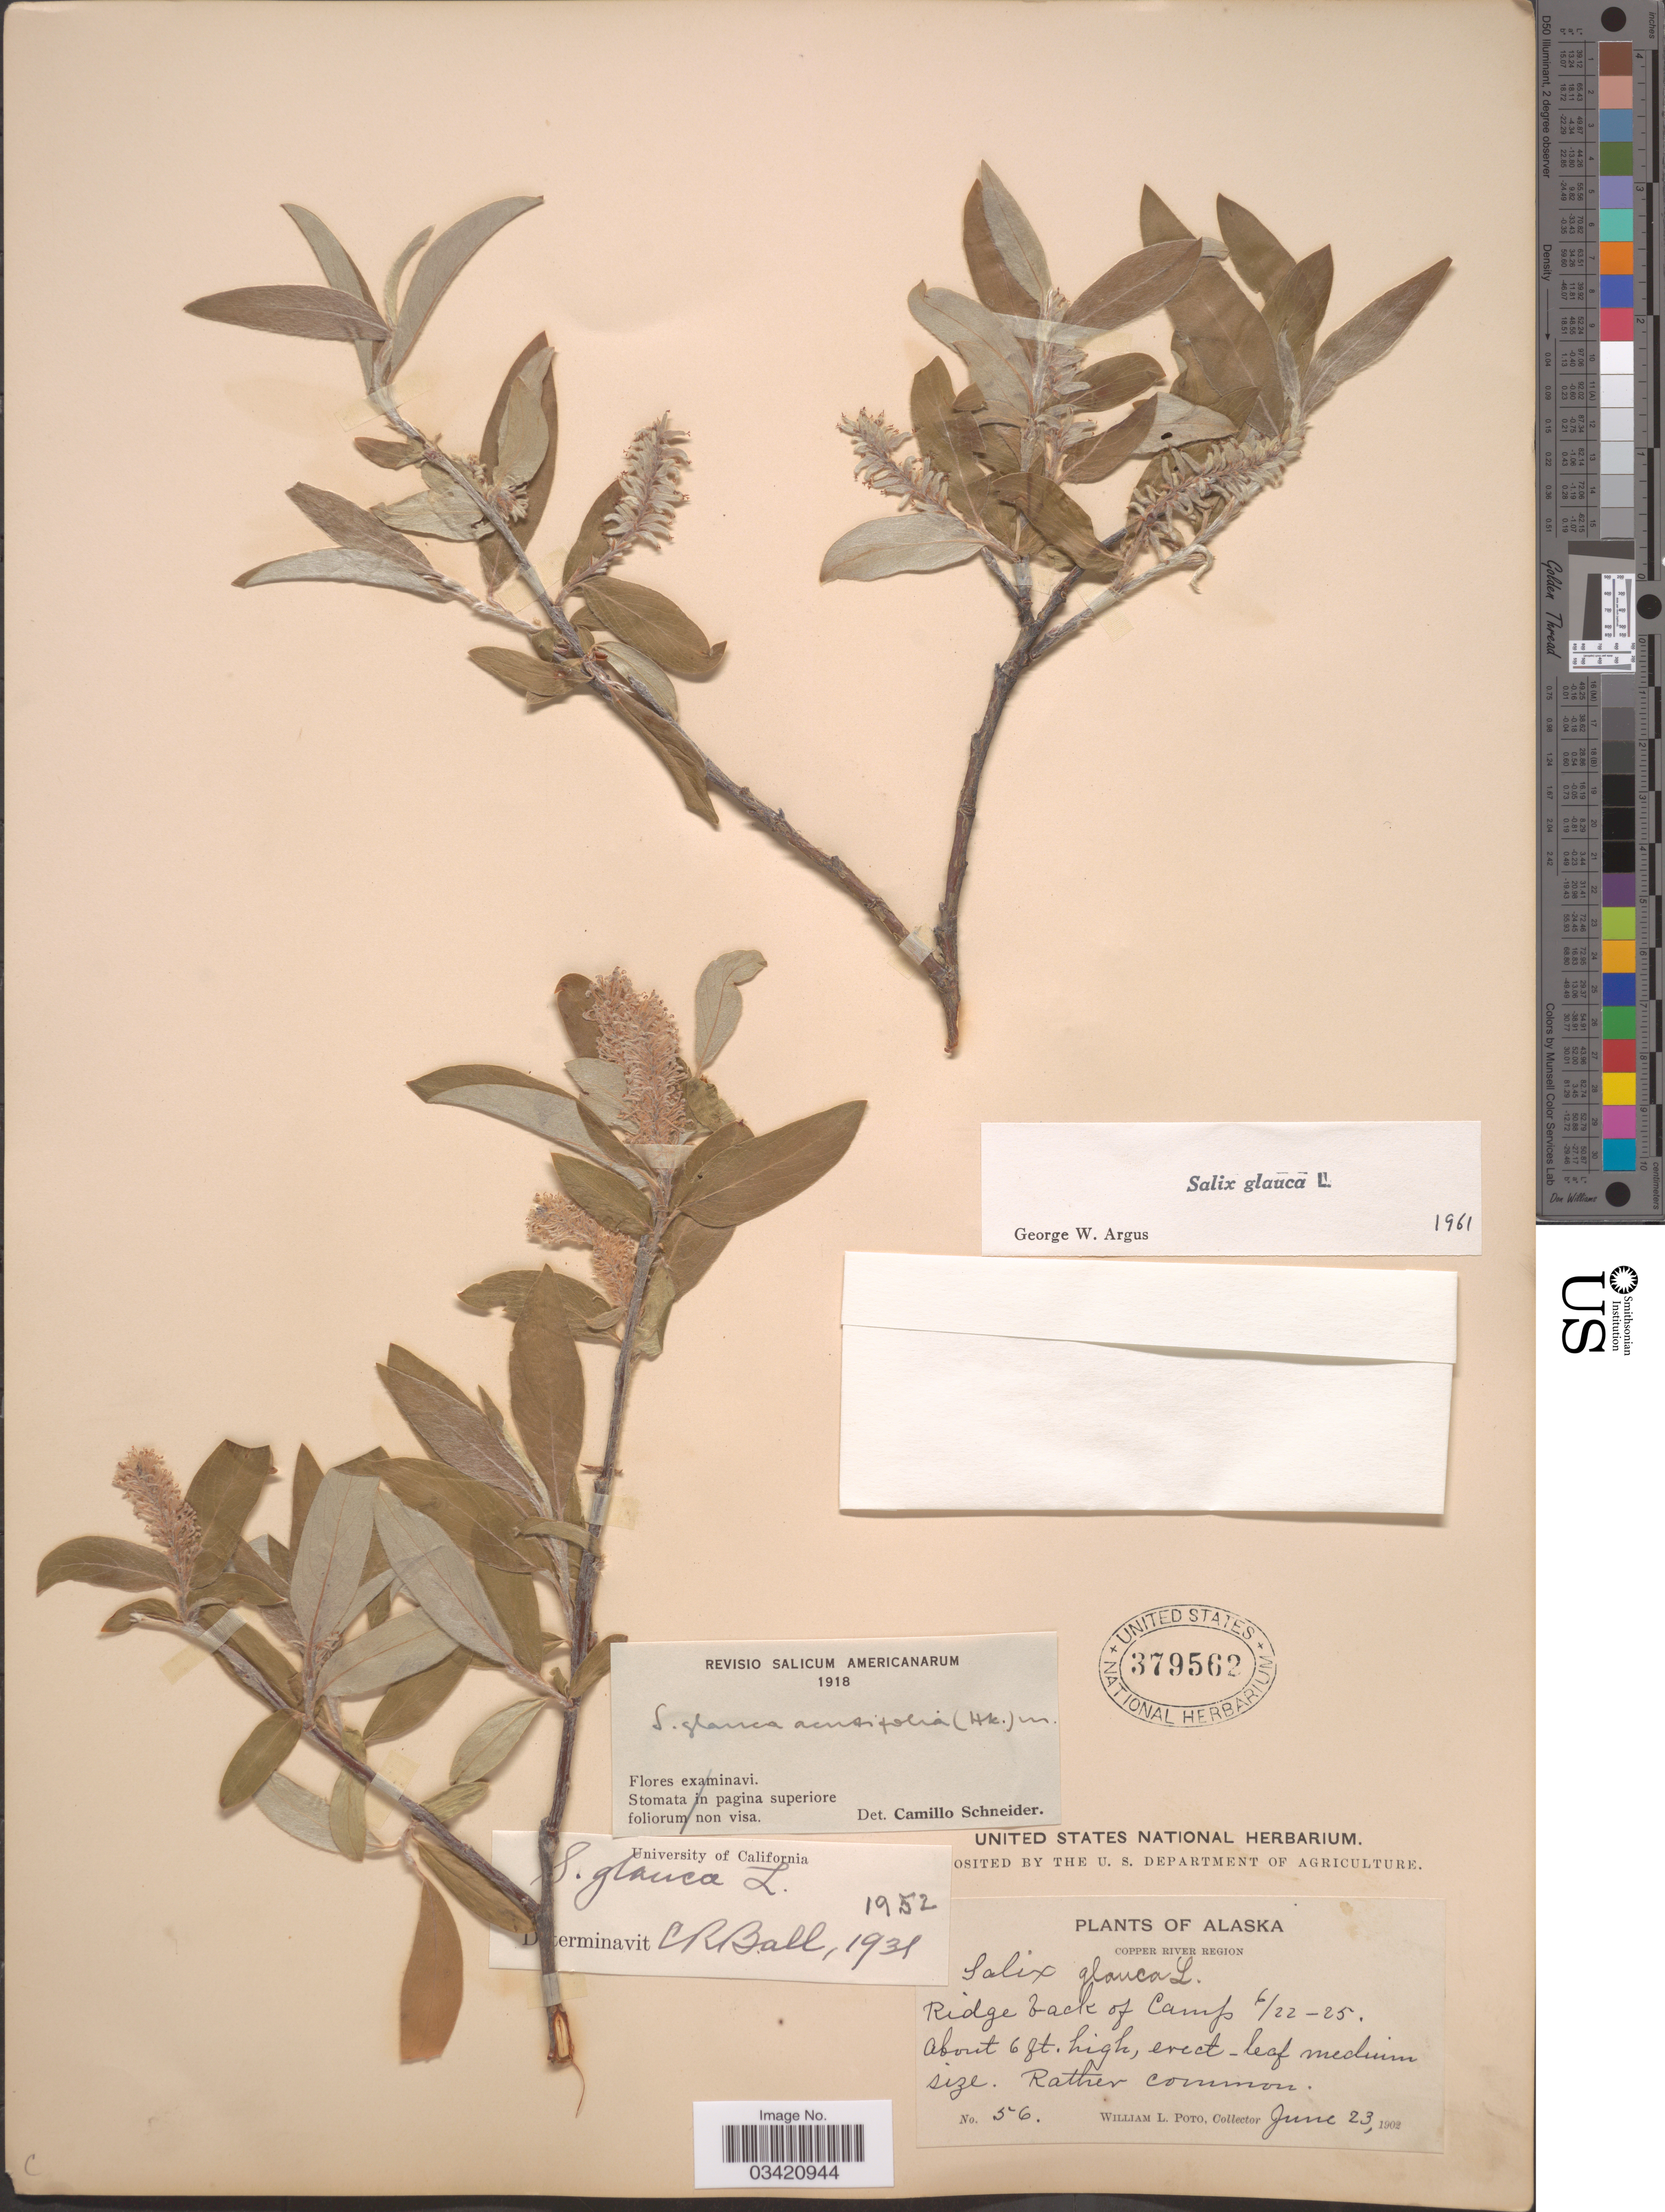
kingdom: Plantae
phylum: Tracheophyta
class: Magnoliopsida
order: Malpighiales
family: Salicaceae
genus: Salix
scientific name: Salix glauca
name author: L.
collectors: W. Poto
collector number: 56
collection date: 1902-06-23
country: United States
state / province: Alaska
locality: Copper River Region. Ridge back of Camp 6/22-25.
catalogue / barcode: US 379562